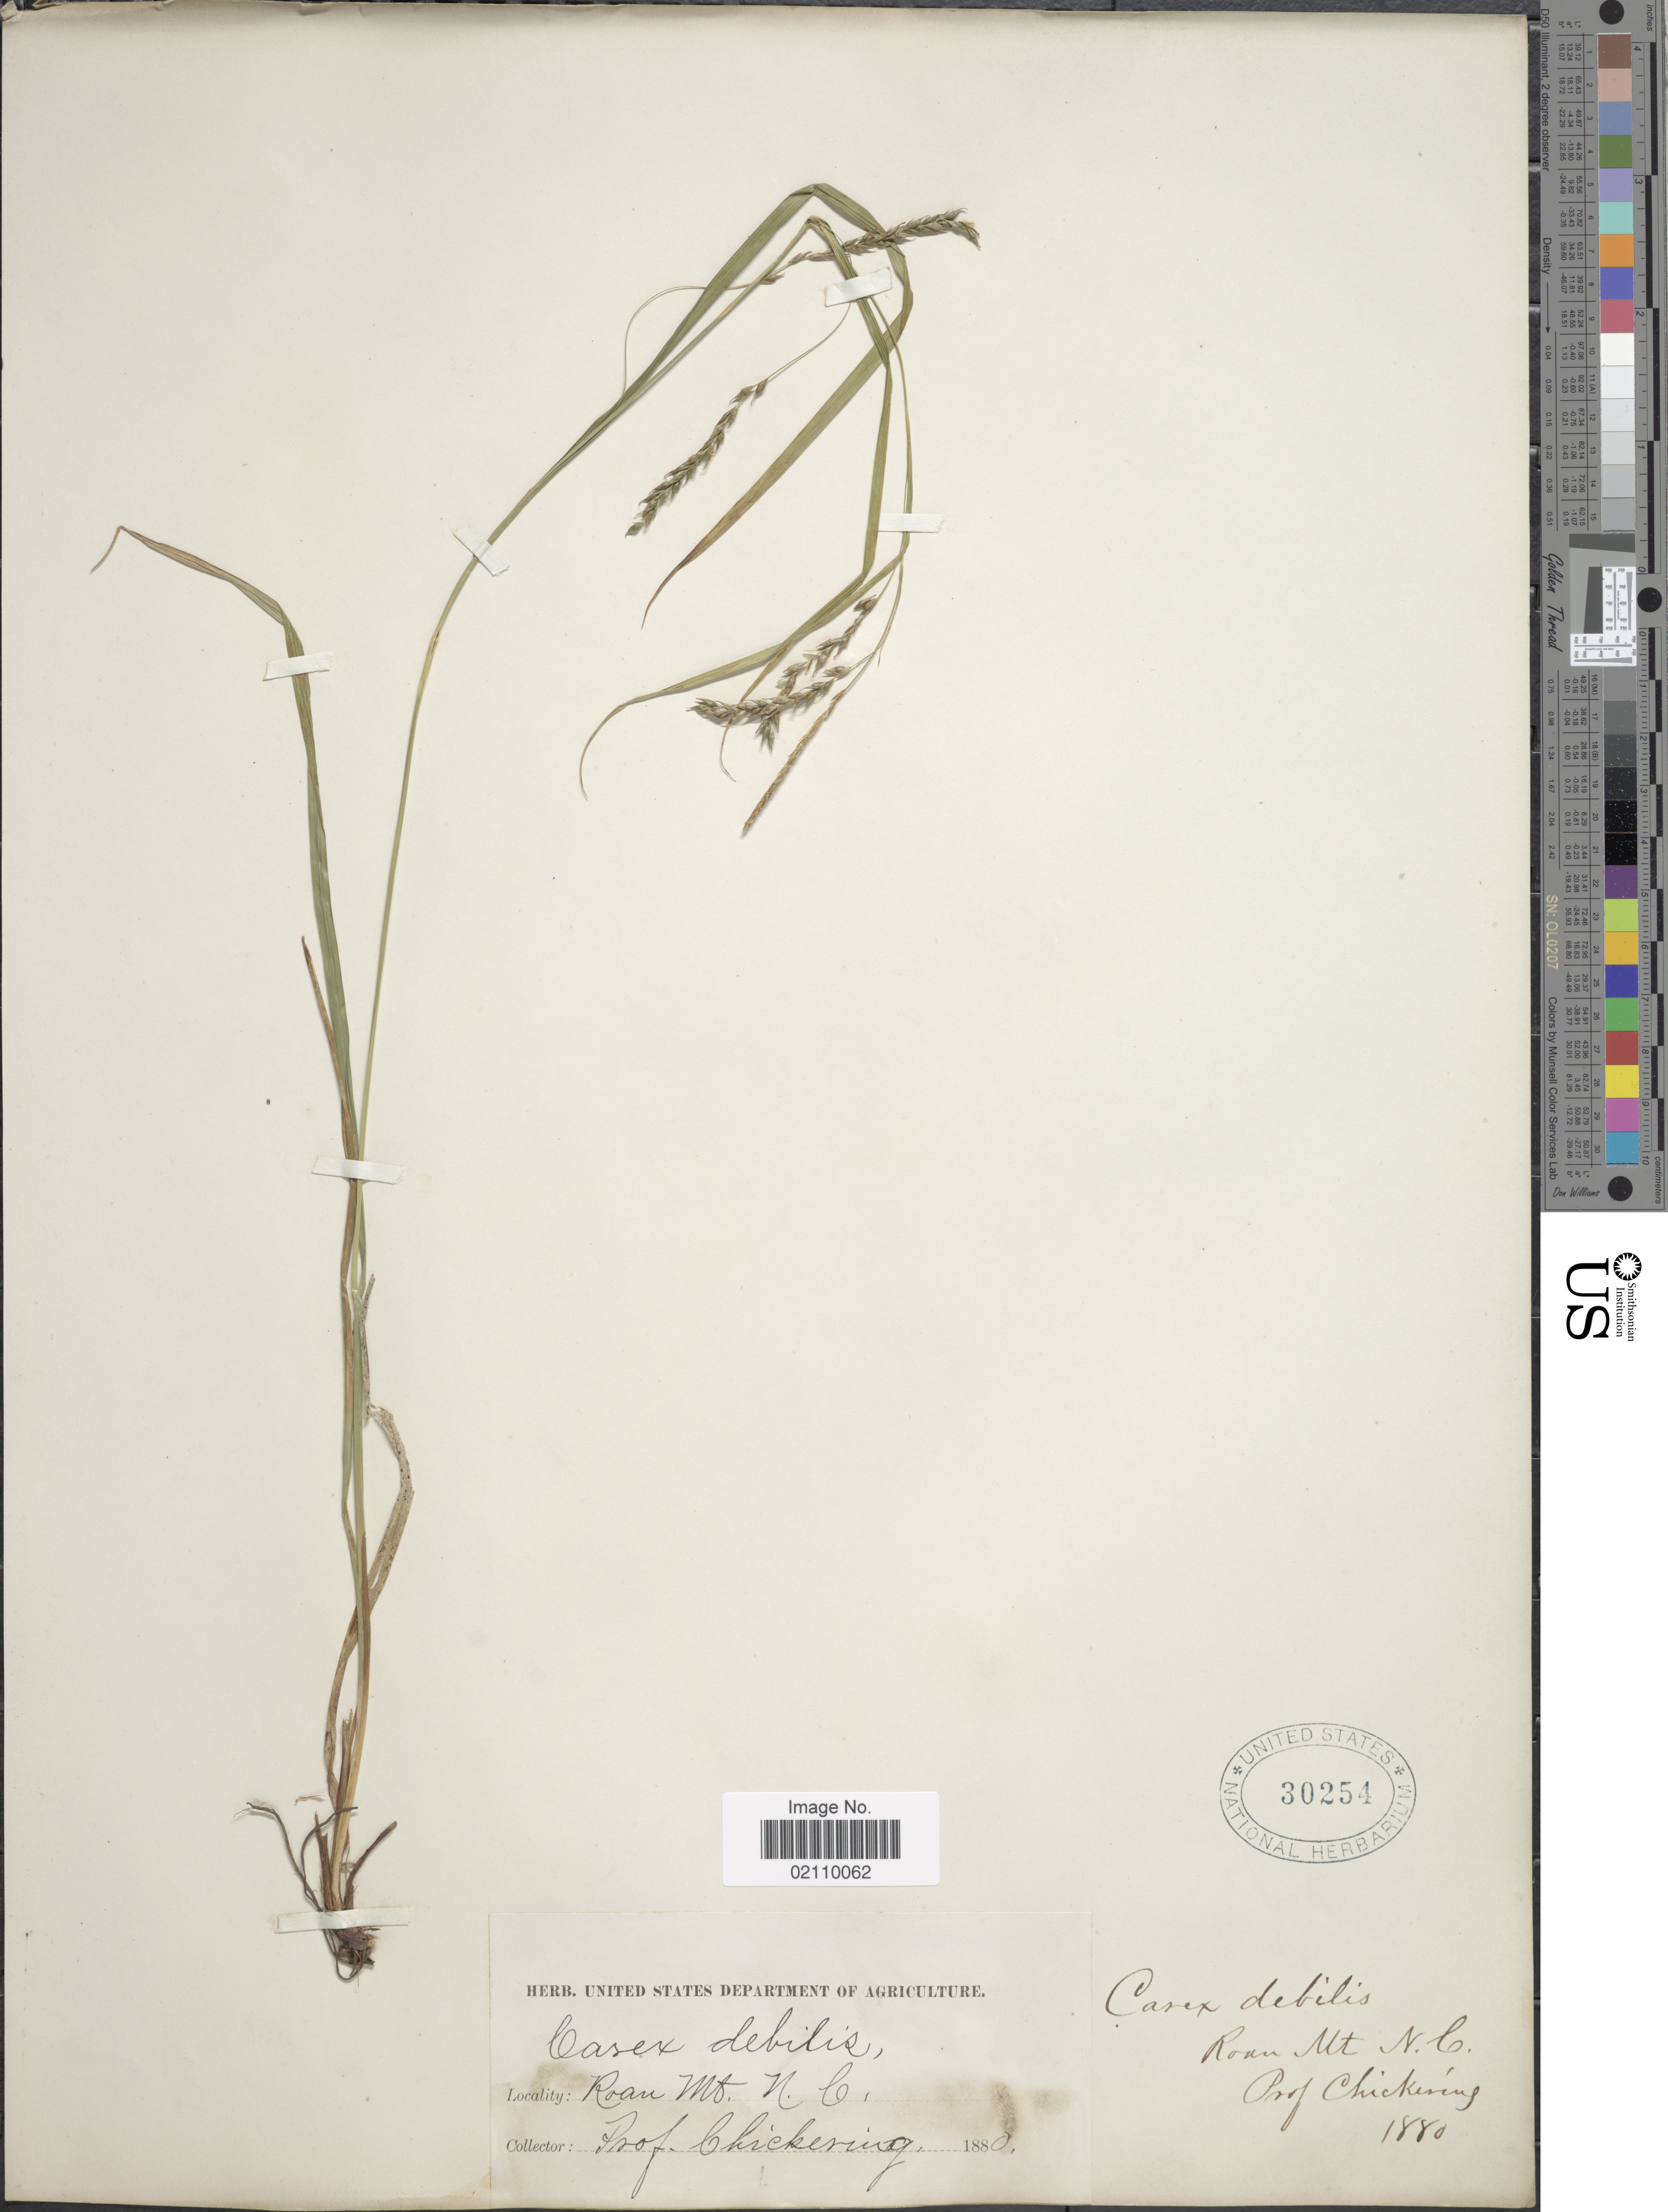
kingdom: Plantae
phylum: Tracheophyta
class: Liliopsida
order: Poales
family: Cyperaceae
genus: Carex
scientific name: Carex flexuosa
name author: Muhl. ex Willd.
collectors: -. Chickering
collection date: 1880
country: United States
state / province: North Carolina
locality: Roan Mt.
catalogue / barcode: US 30254